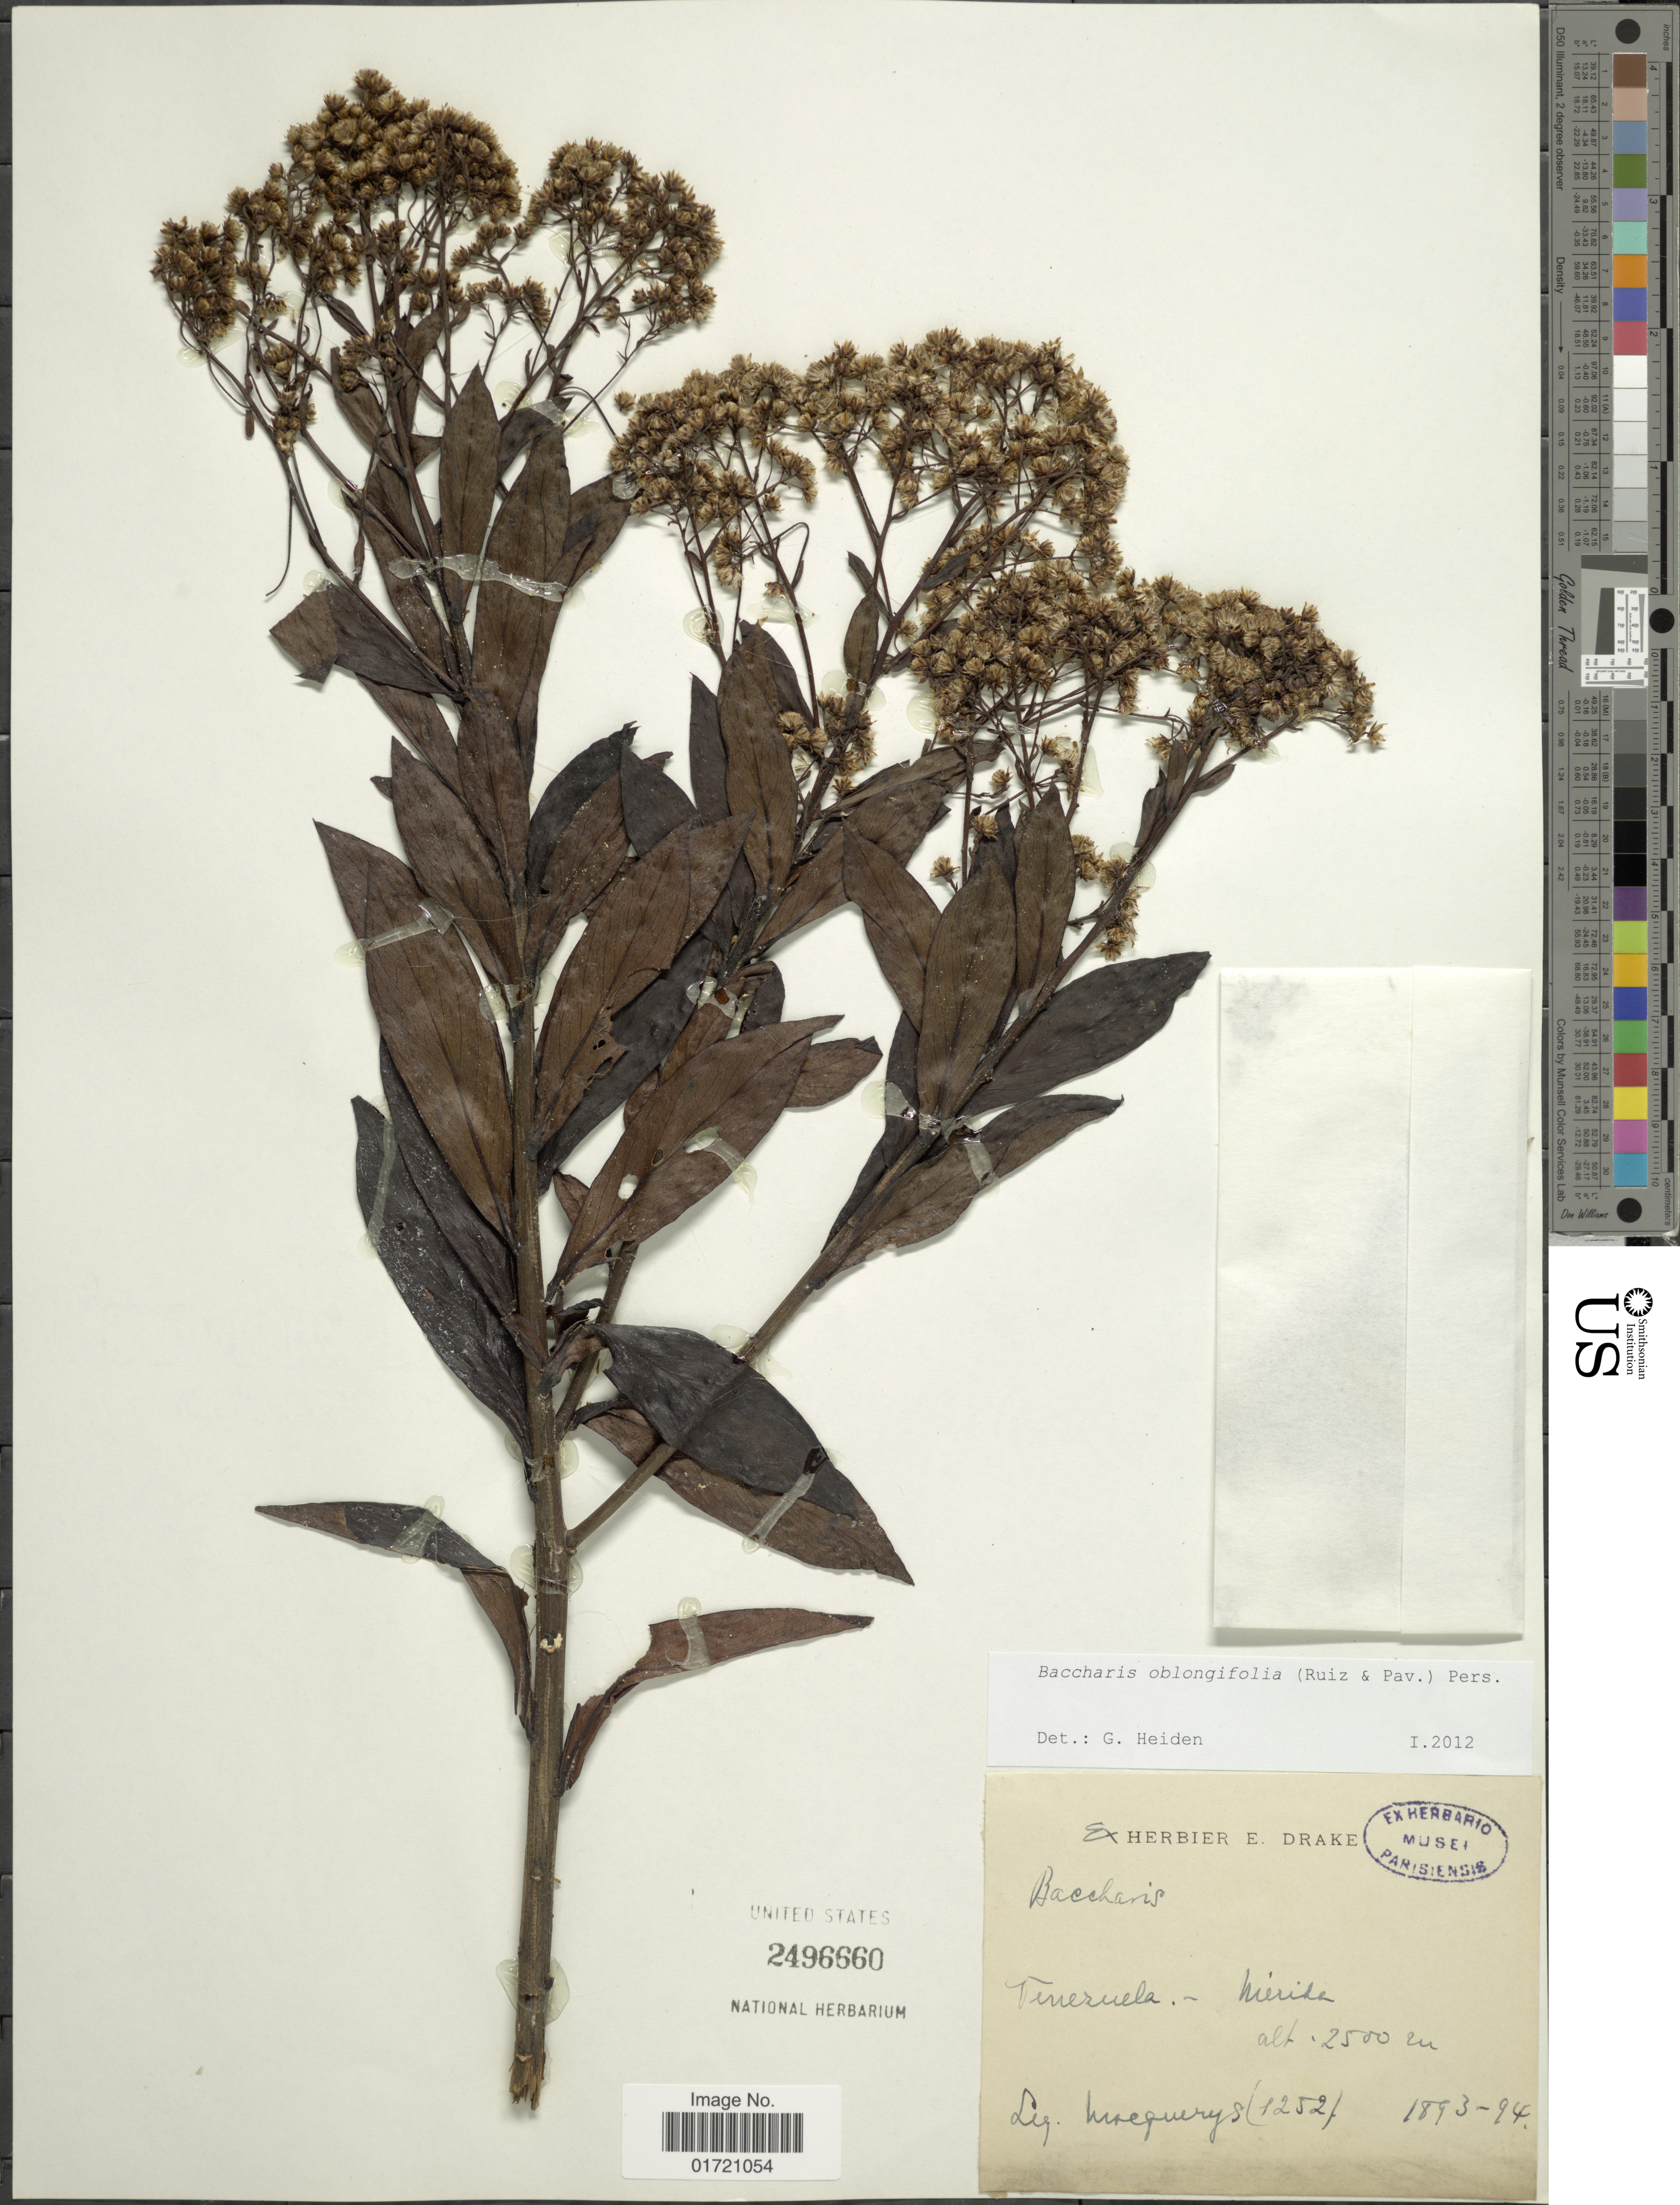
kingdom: Plantae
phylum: Tracheophyta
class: Magnoliopsida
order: Asterales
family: Asteraceae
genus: Baccharis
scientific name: Baccharis oblongifolia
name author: (Ruiz & Pav.) Pers.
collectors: A. Mocquerys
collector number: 1252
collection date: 1893/1894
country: Venezuela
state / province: Mérida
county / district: Libertador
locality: Mérida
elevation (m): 2500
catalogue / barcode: US 2496660